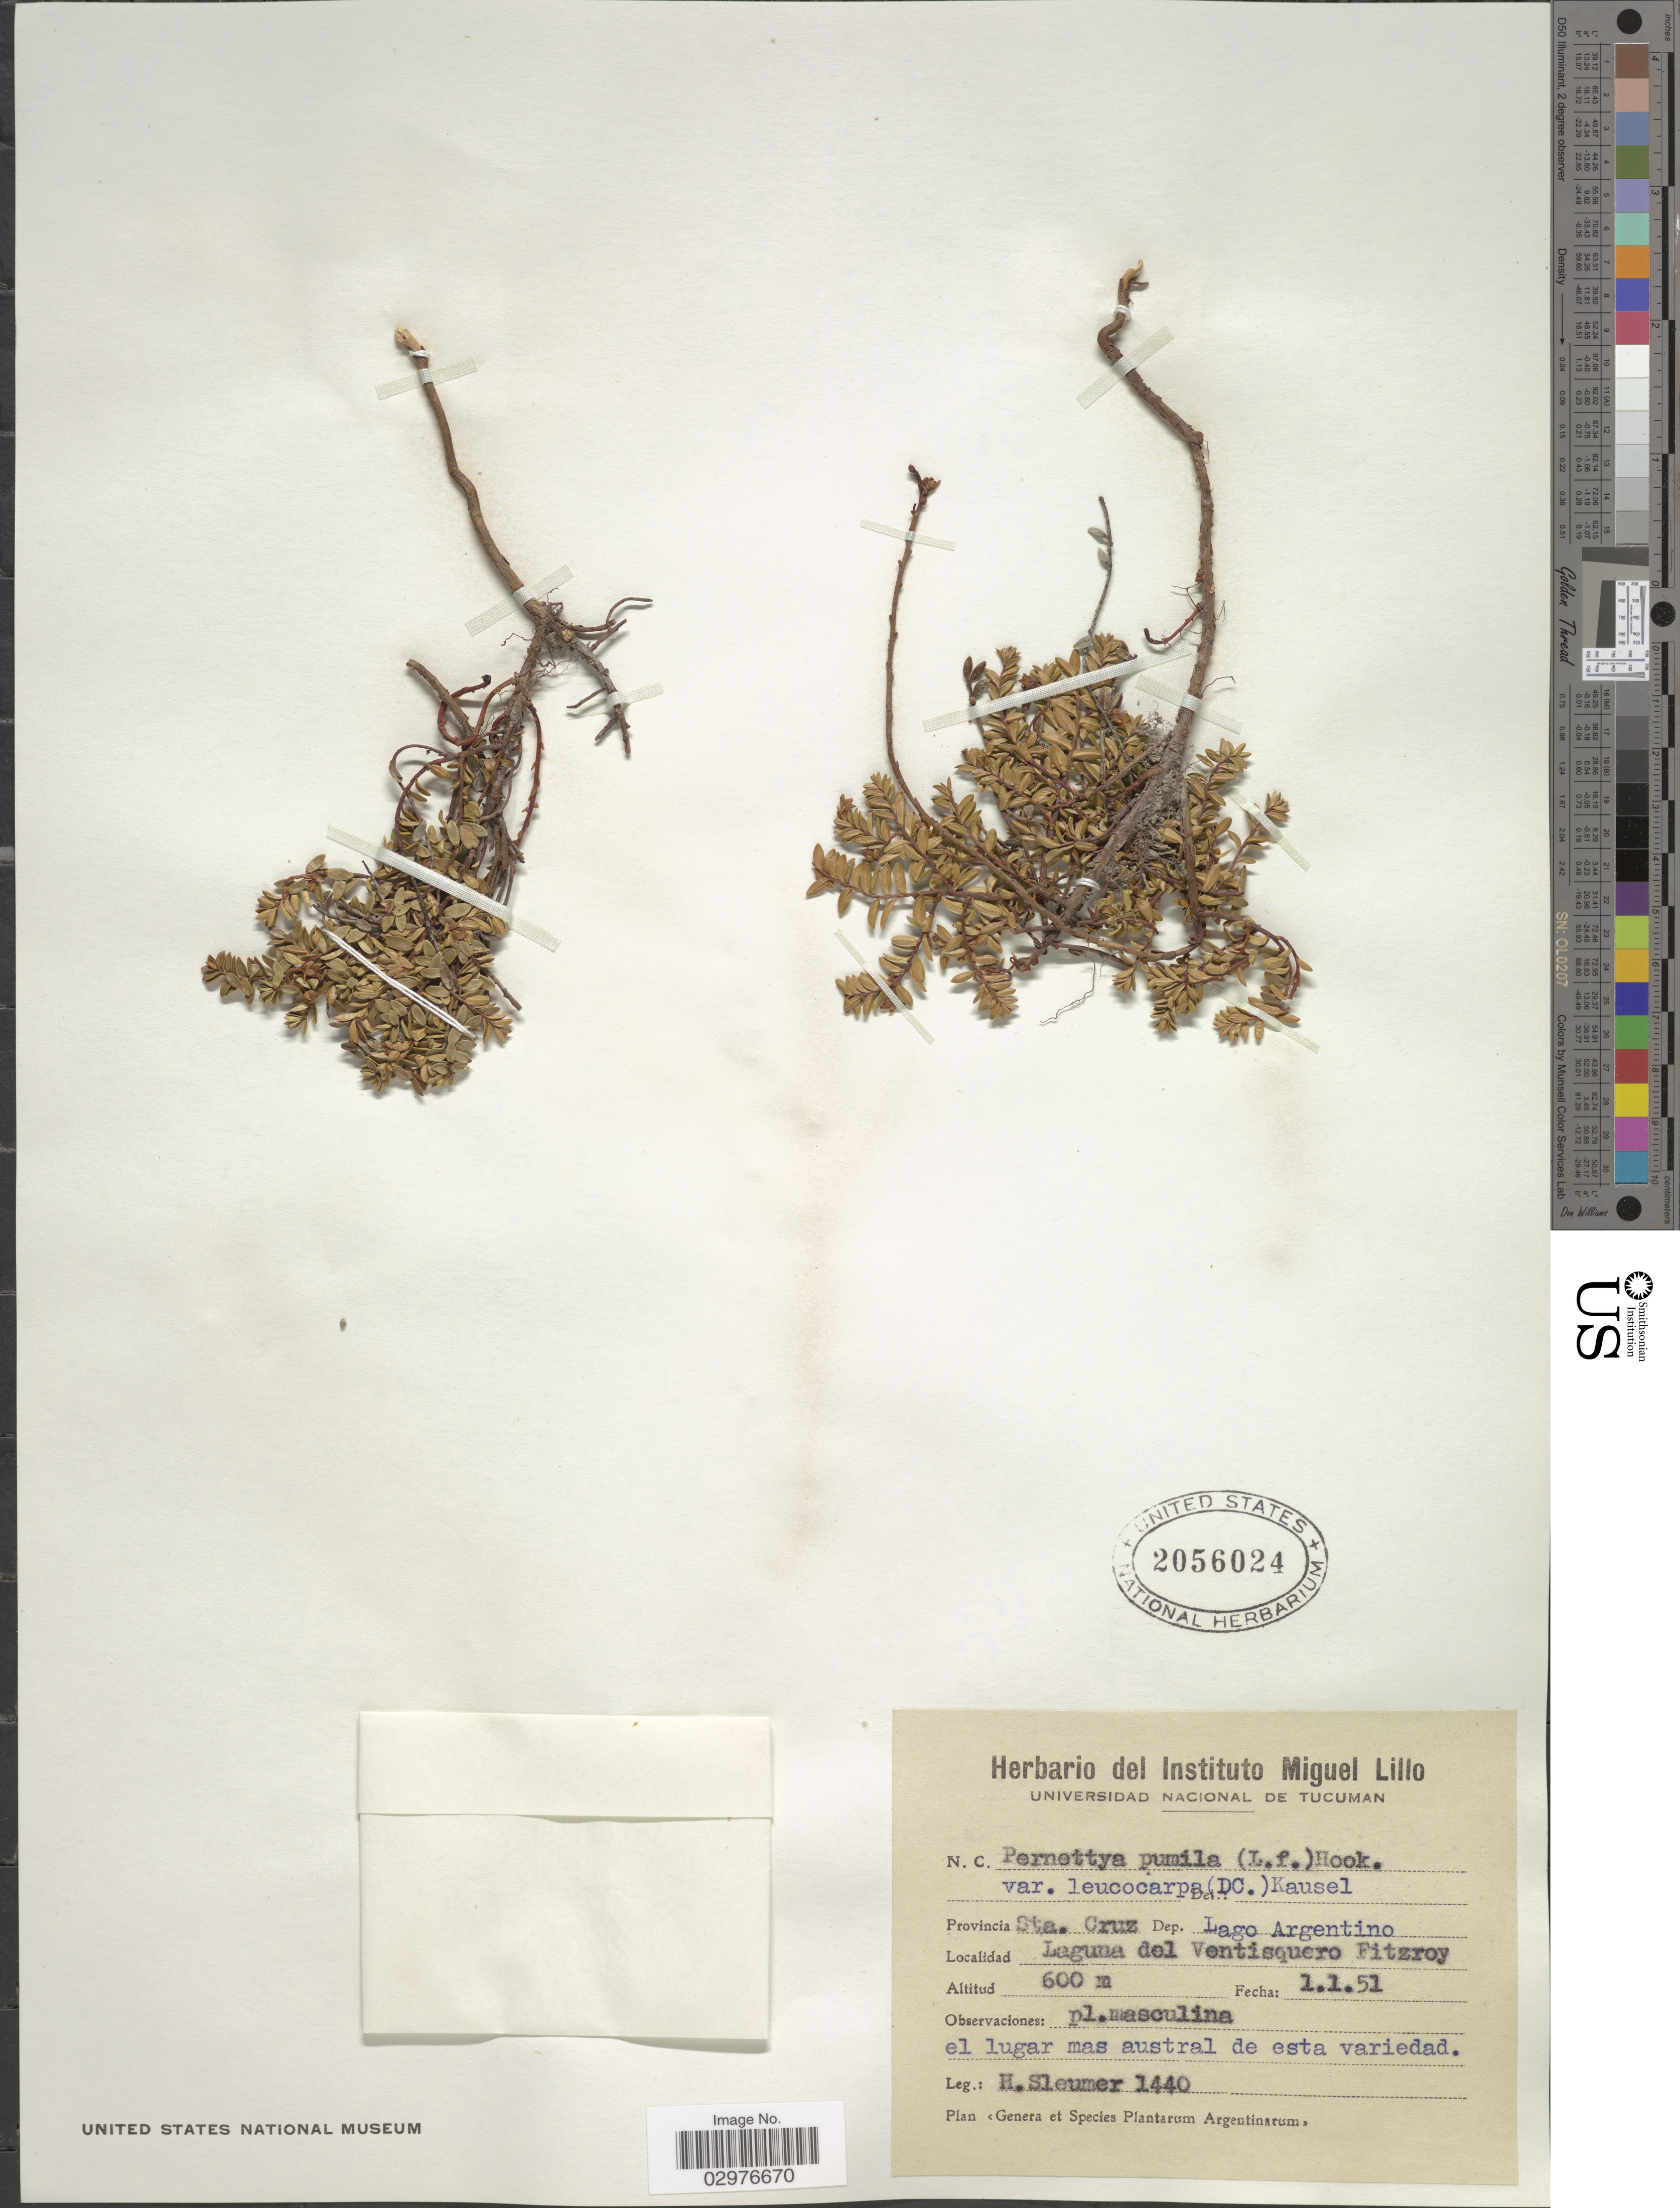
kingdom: Plantae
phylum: Tracheophyta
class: Magnoliopsida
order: Ericales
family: Ericaceae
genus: Gaultheria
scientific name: Gaultheria pumila var. leucocarpa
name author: (DC.) D.J. Middleton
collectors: H. O. Sleumer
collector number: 1440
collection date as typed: Transcribed d/m/y: 1/1/51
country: Argentina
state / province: Santa Cruz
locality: Provincia Sta. Cruz. Dep. Lago Argentino. Laguna del Ventisquero Fitzroy.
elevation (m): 600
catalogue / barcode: US 2056024